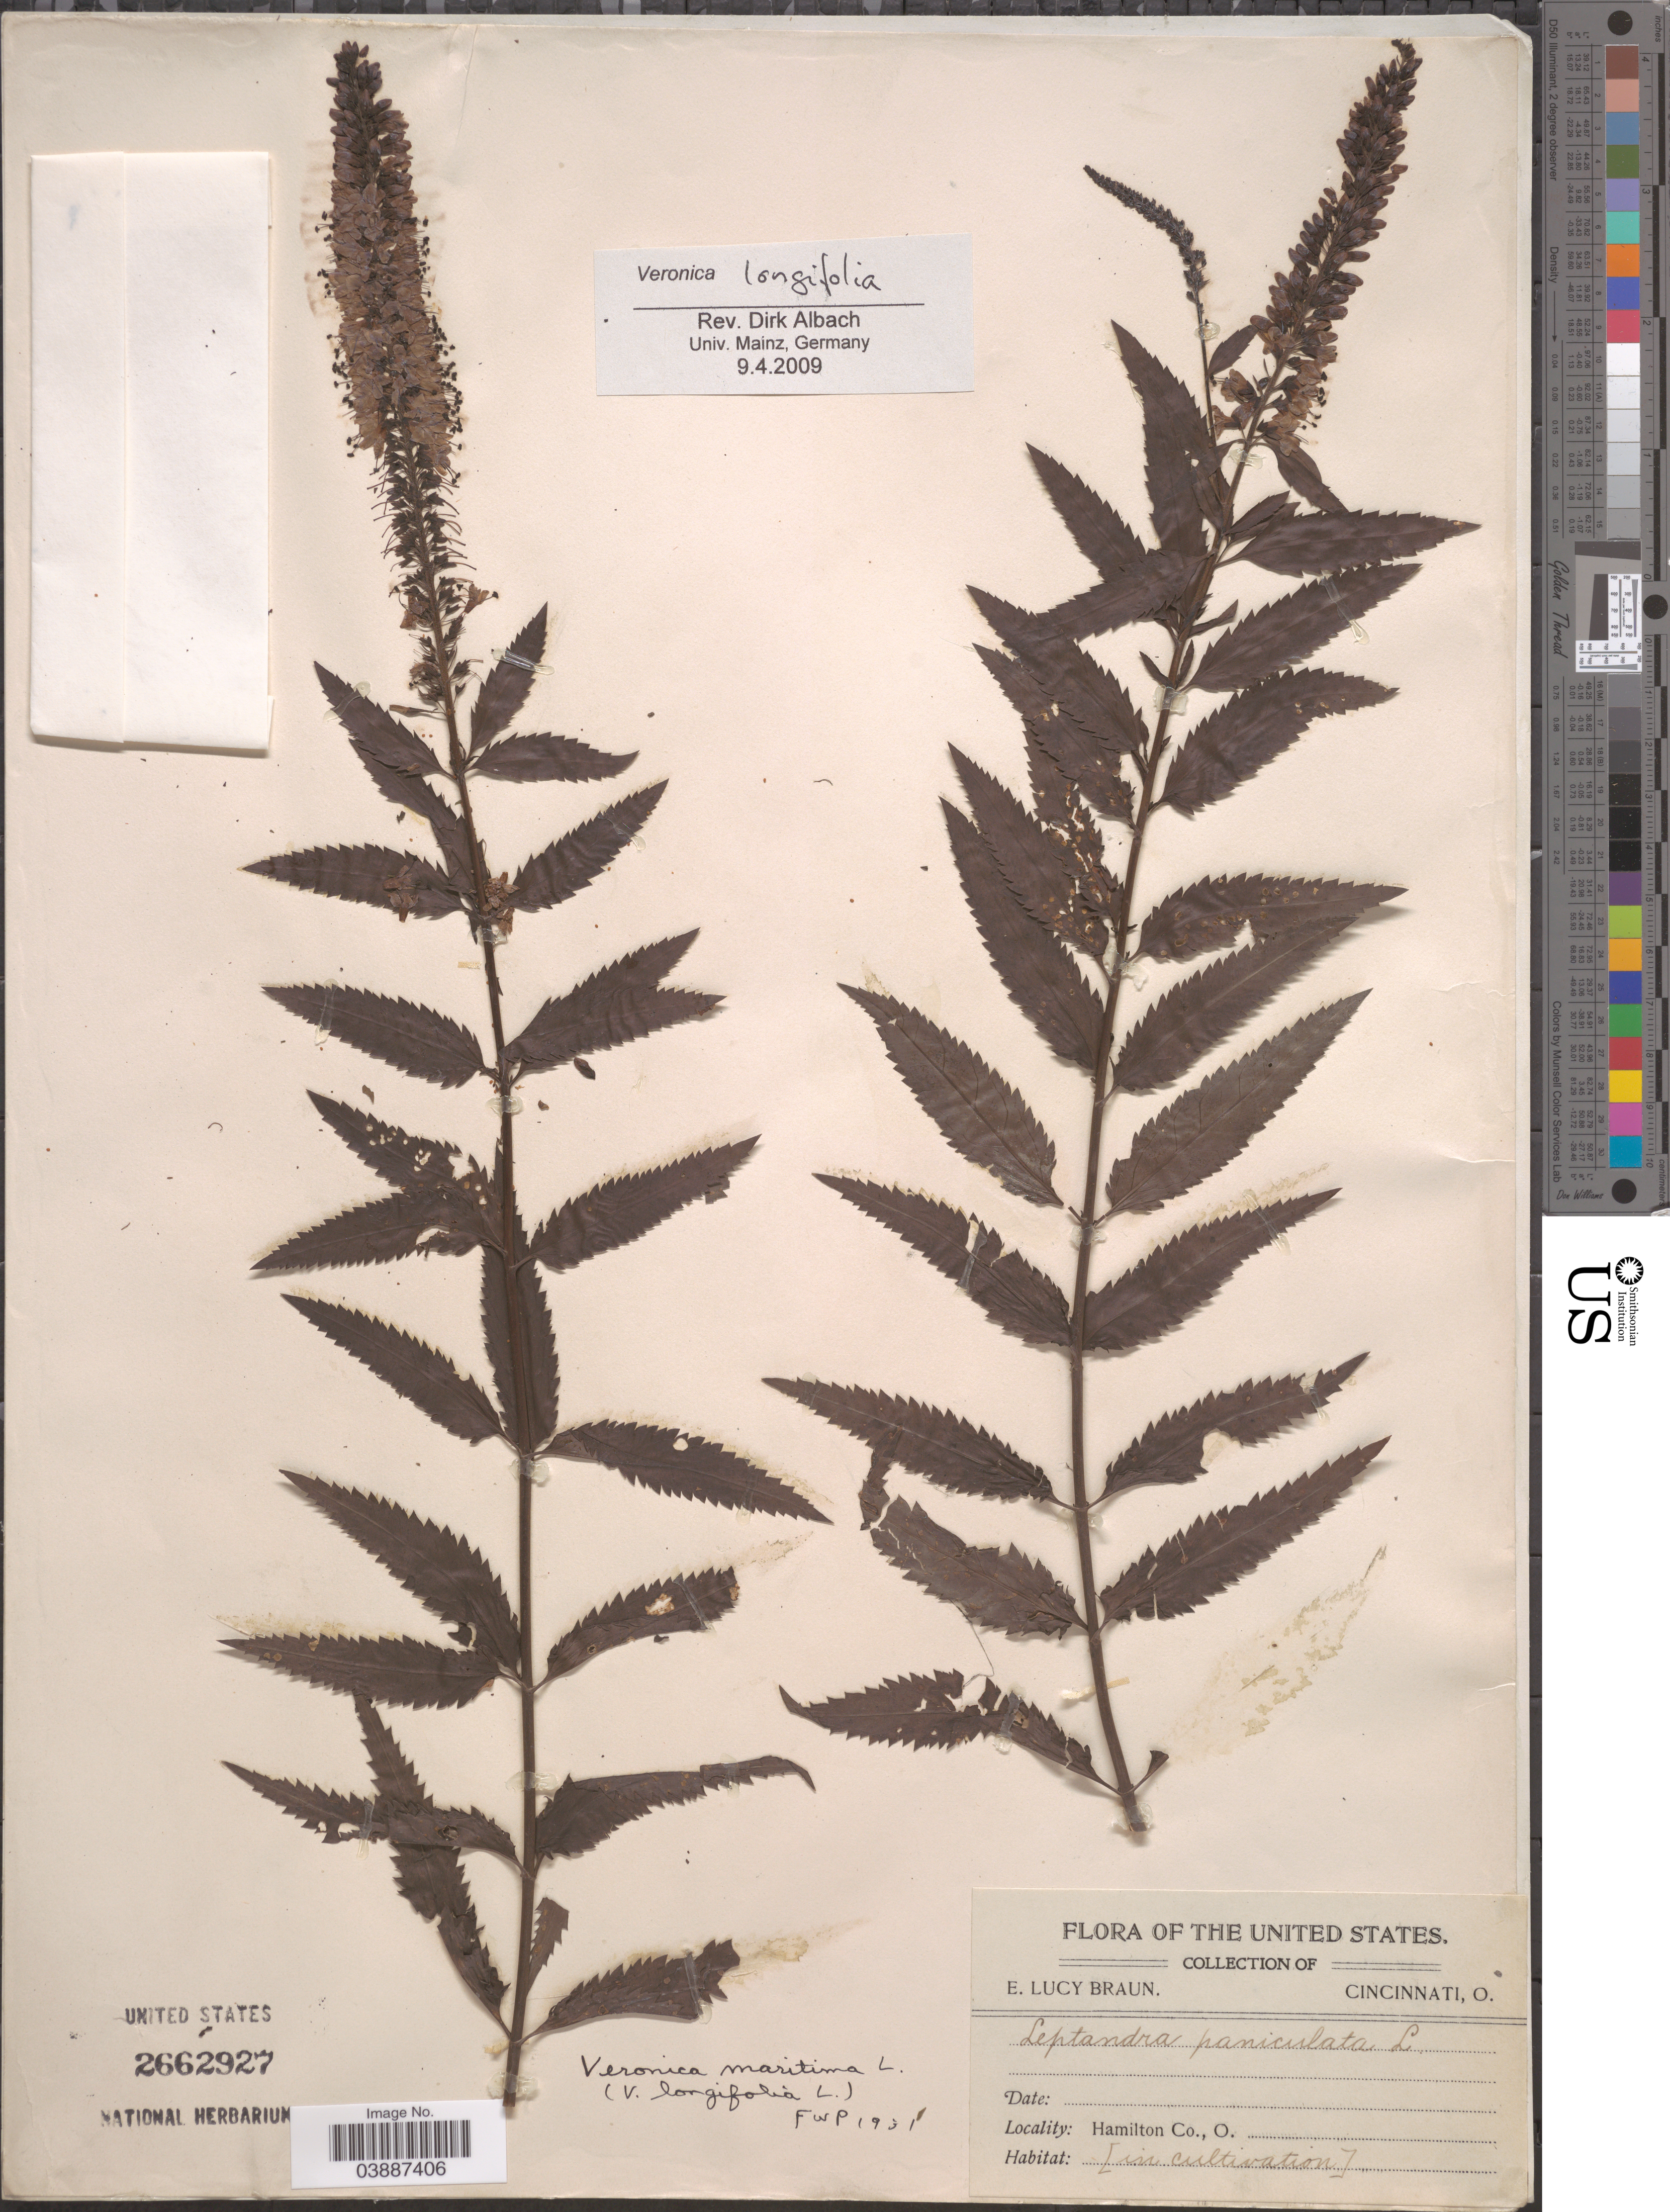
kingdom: Plantae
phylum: Tracheophyta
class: Magnoliopsida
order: Lamiales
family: Plantaginaceae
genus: Veronica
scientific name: Veronica longifolia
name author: L.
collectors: E. L. Braun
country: United States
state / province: Ohio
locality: Hamilton Co.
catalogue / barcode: US 2662927